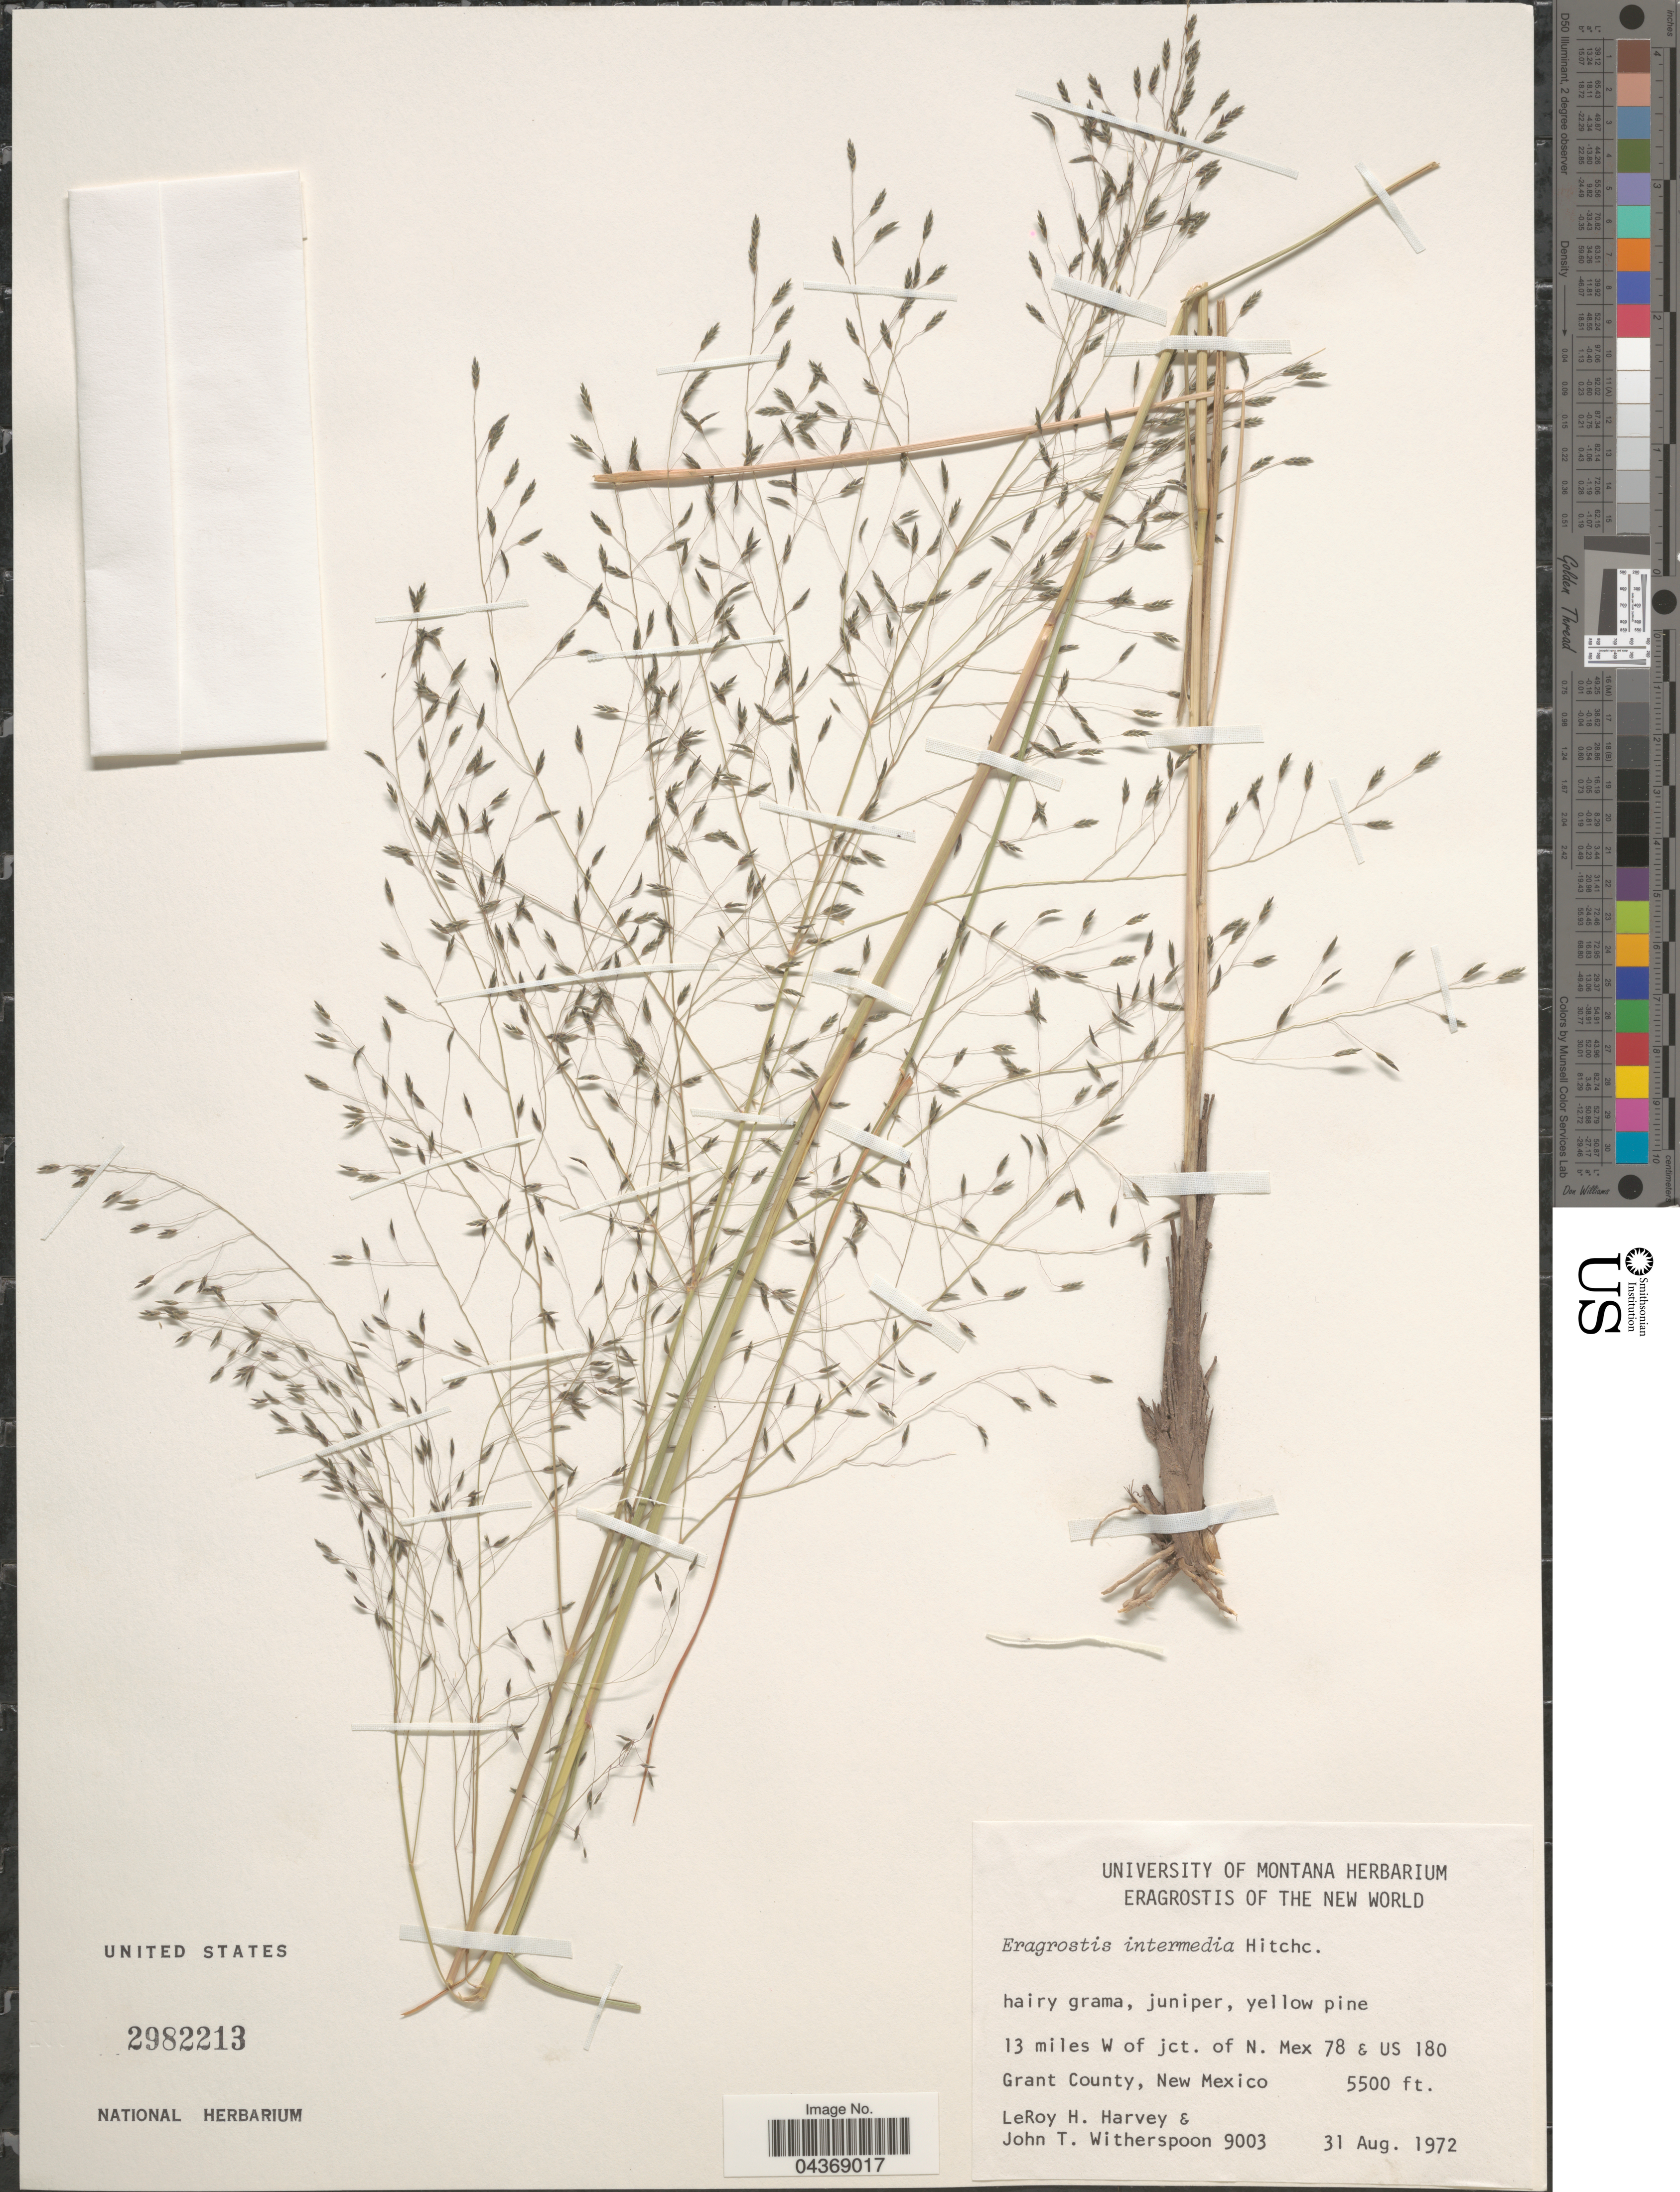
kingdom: Plantae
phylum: Tracheophyta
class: Liliopsida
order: Poales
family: Poaceae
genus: Eragrostis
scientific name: Eragrostis intermedia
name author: Hitchc.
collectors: L. H. Harvey & J. Witherspoon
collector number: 9003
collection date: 1972-08-31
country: United States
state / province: New Mexico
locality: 13 miles W of jct. of N. Mex 78 & US 180. Grant County.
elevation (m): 1676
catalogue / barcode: US 2982213